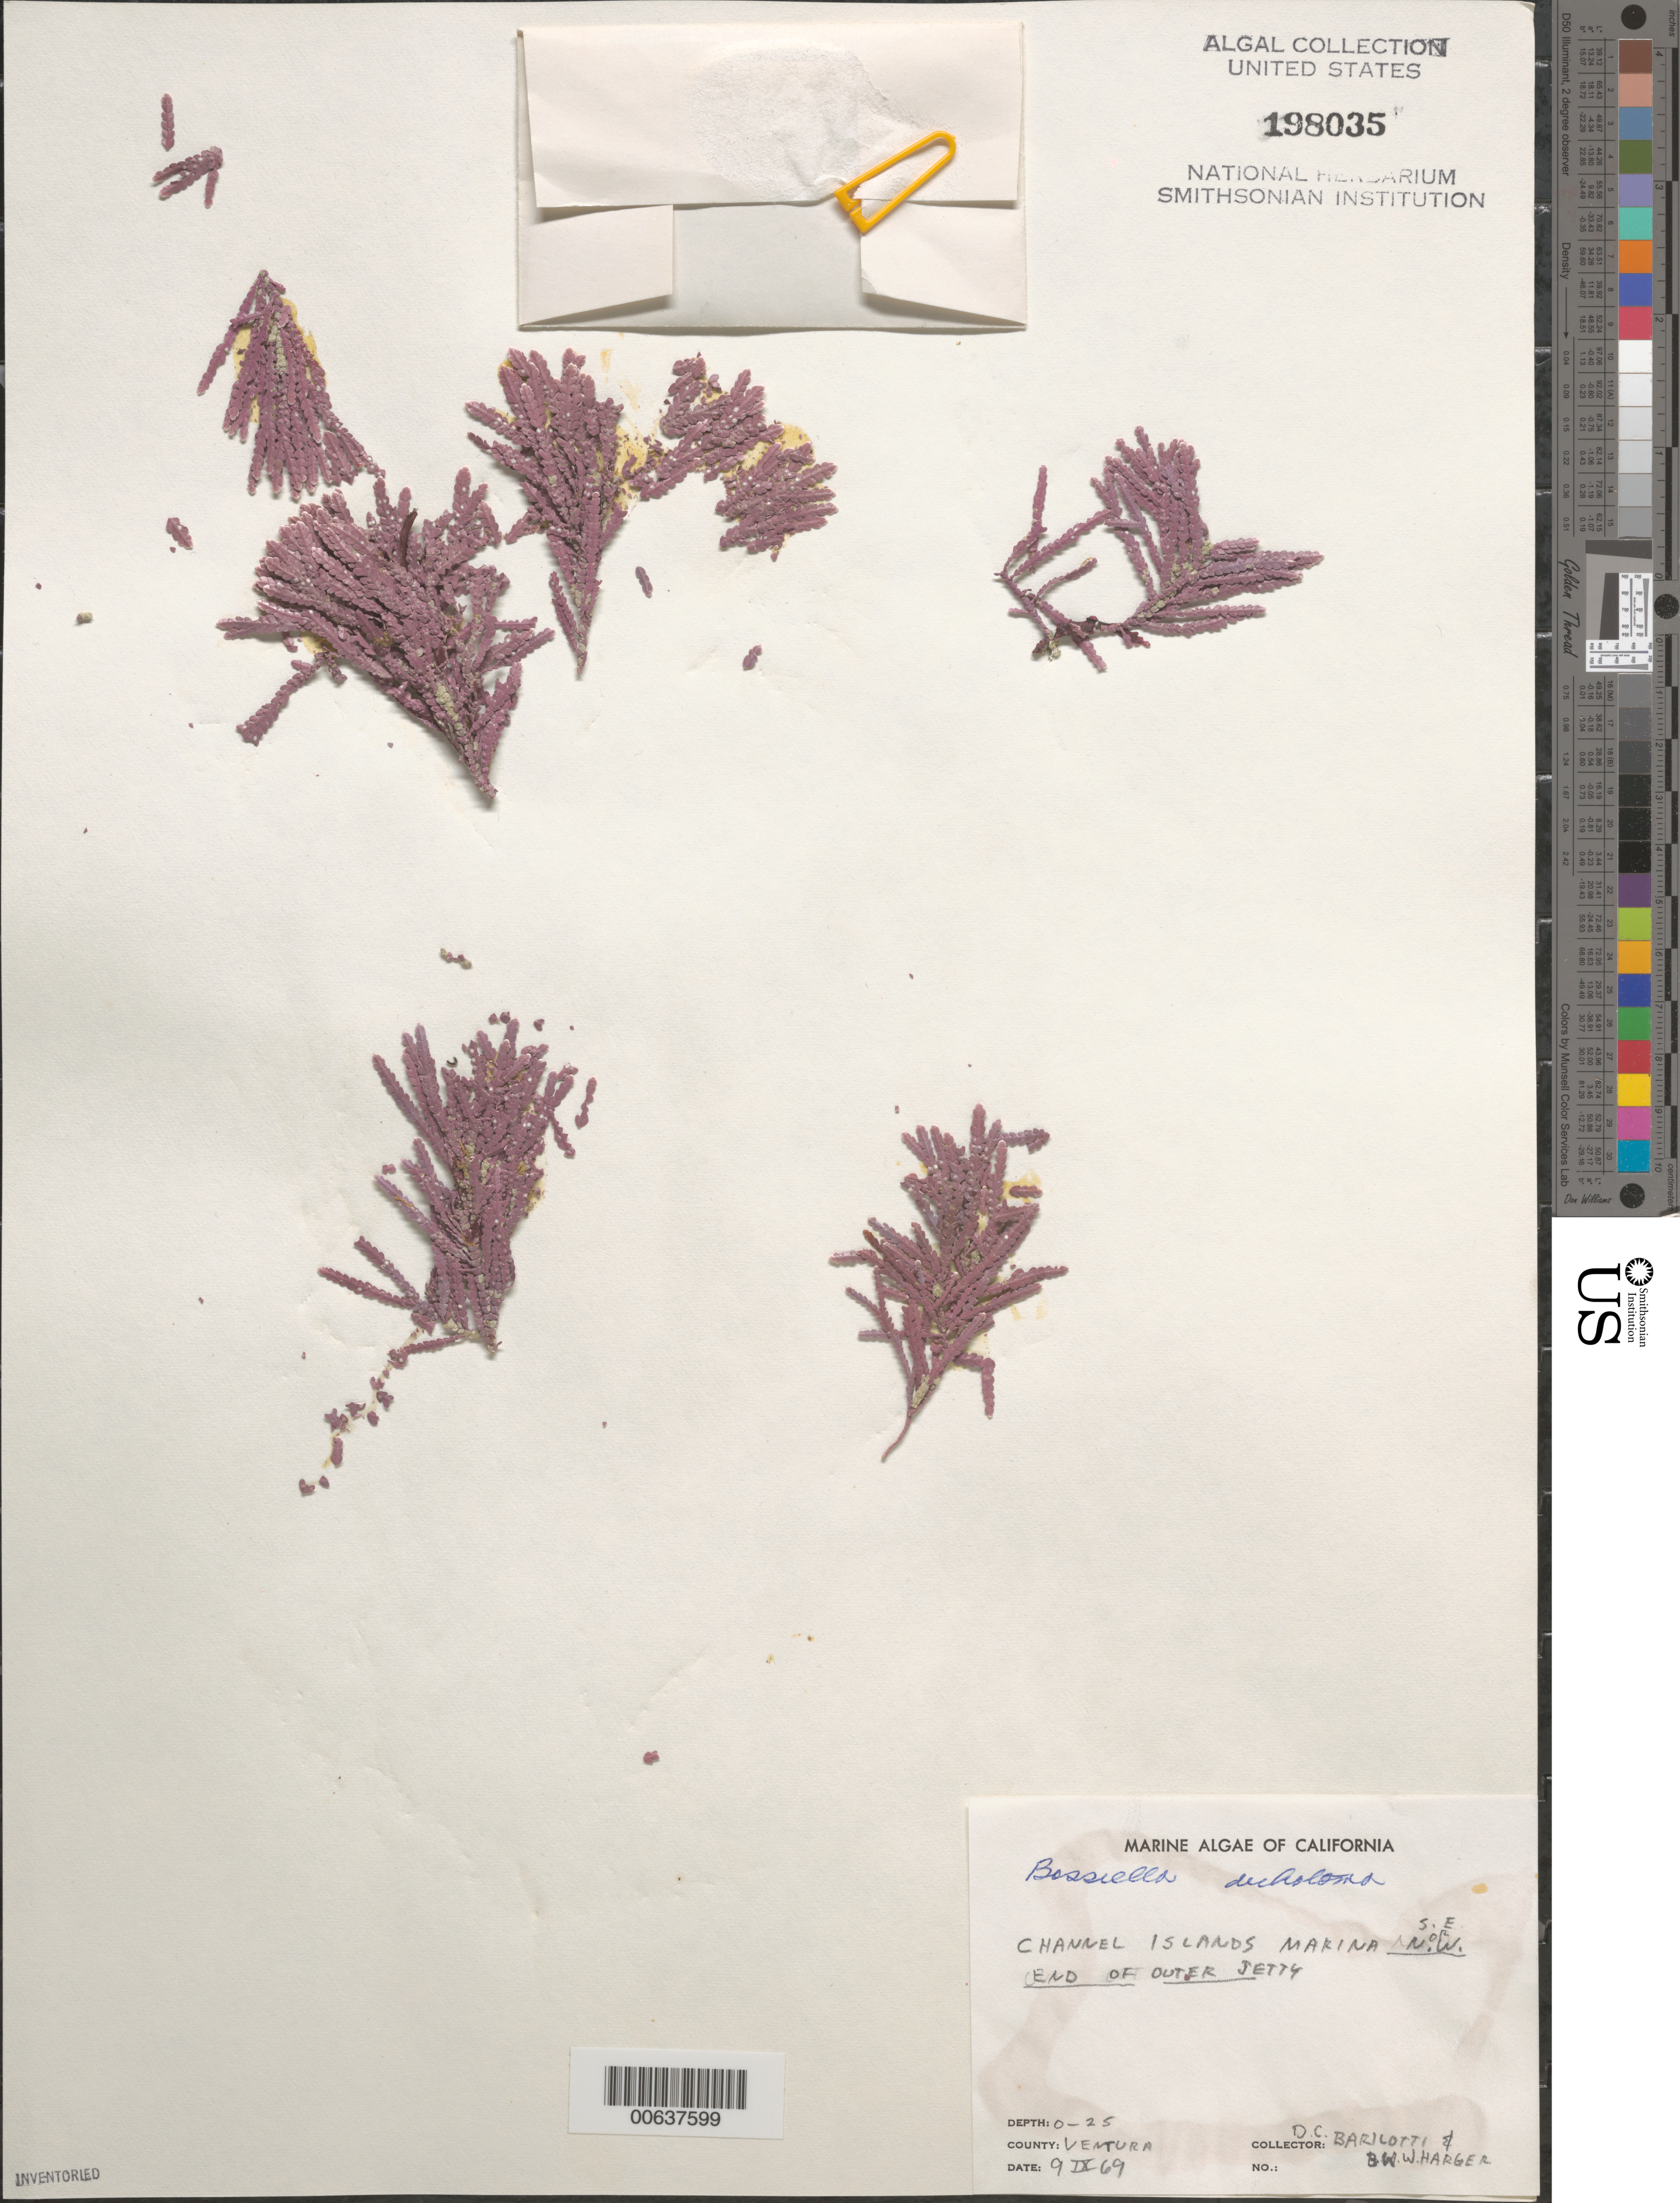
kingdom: Plantae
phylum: Rhodophyta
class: Florideophyceae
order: Corallinales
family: Corallinaceae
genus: Bossiella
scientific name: Bossiella dichotoma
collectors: D. C. Barilotti & B. W. Harger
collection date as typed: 09 Sep 1969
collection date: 1969-09-09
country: United States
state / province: California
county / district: Ventura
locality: Channel Islands Marina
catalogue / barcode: US 198035